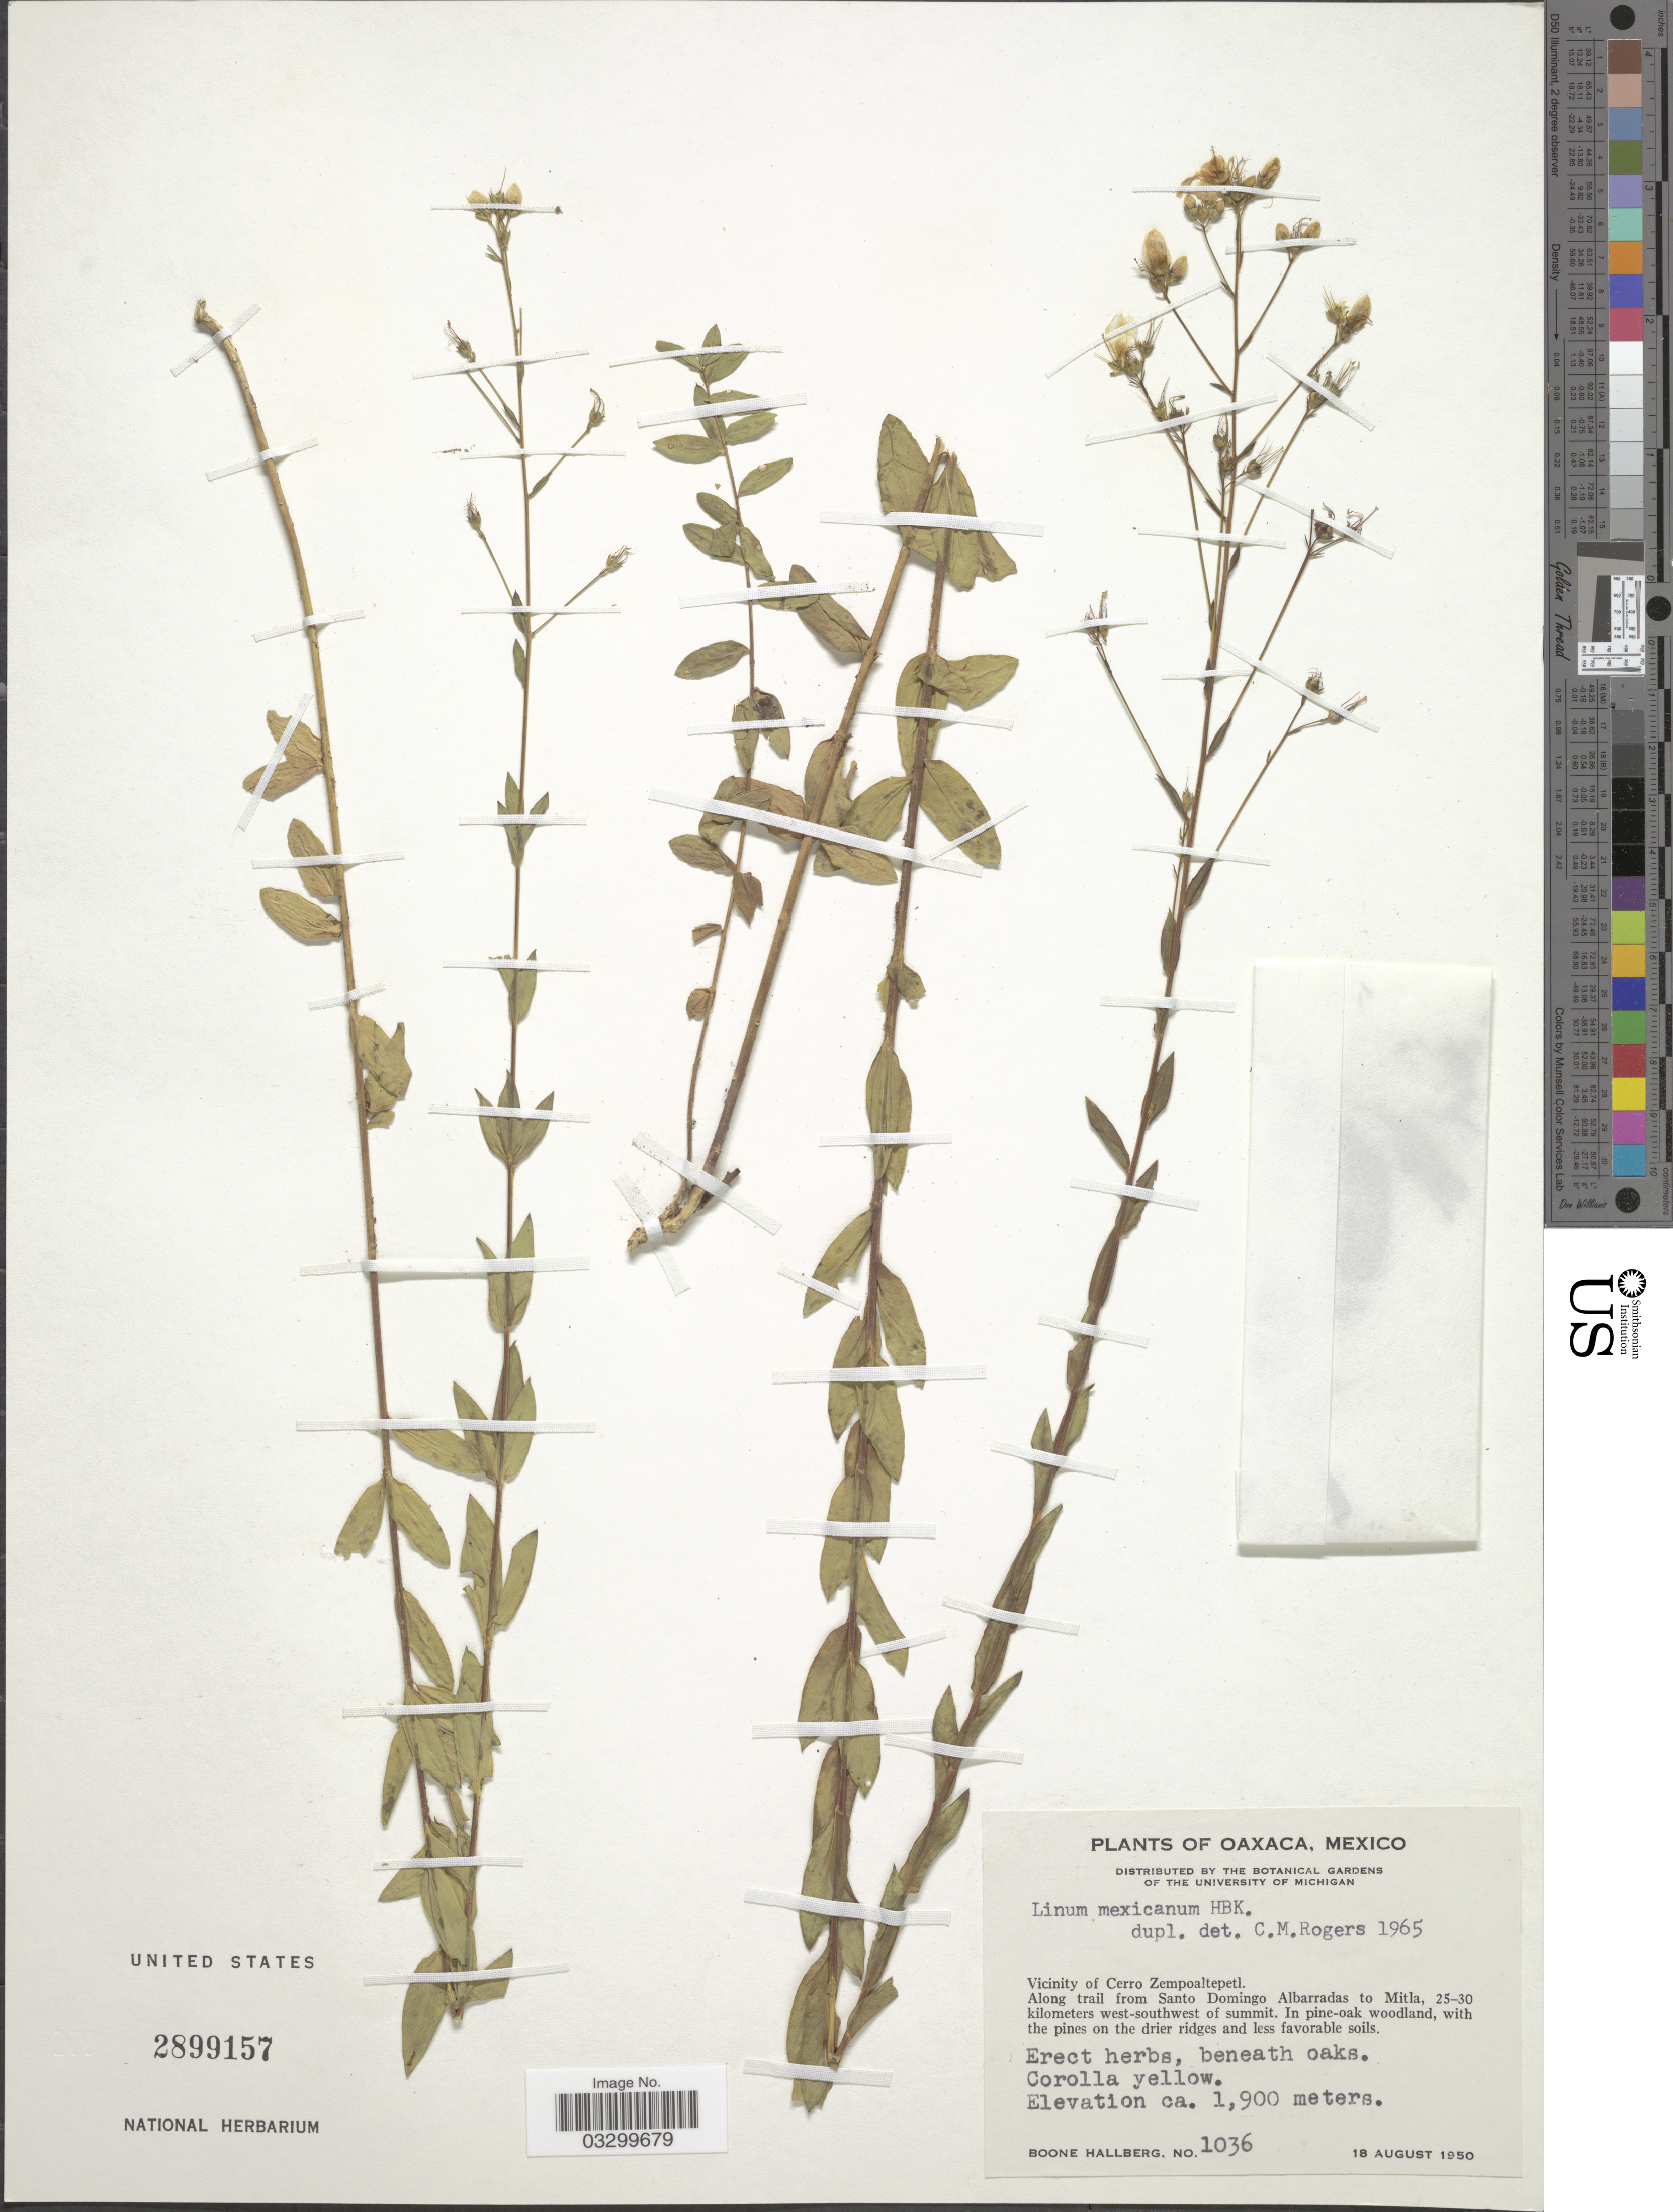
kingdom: Plantae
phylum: Tracheophyta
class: Magnoliopsida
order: Malpighiales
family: Linaceae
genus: Linum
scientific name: Linum mexicanum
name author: Kunth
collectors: B. Hallberg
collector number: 1036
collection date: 1950-08-18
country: Mexico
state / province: Oaxaca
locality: Vicinity of Cerro Zempoaltepetl. Along trail from Santo Domingo Albarradas to Mitla, 25-30 kilometers west-southwest of summit.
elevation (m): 1900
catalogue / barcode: US 2899157